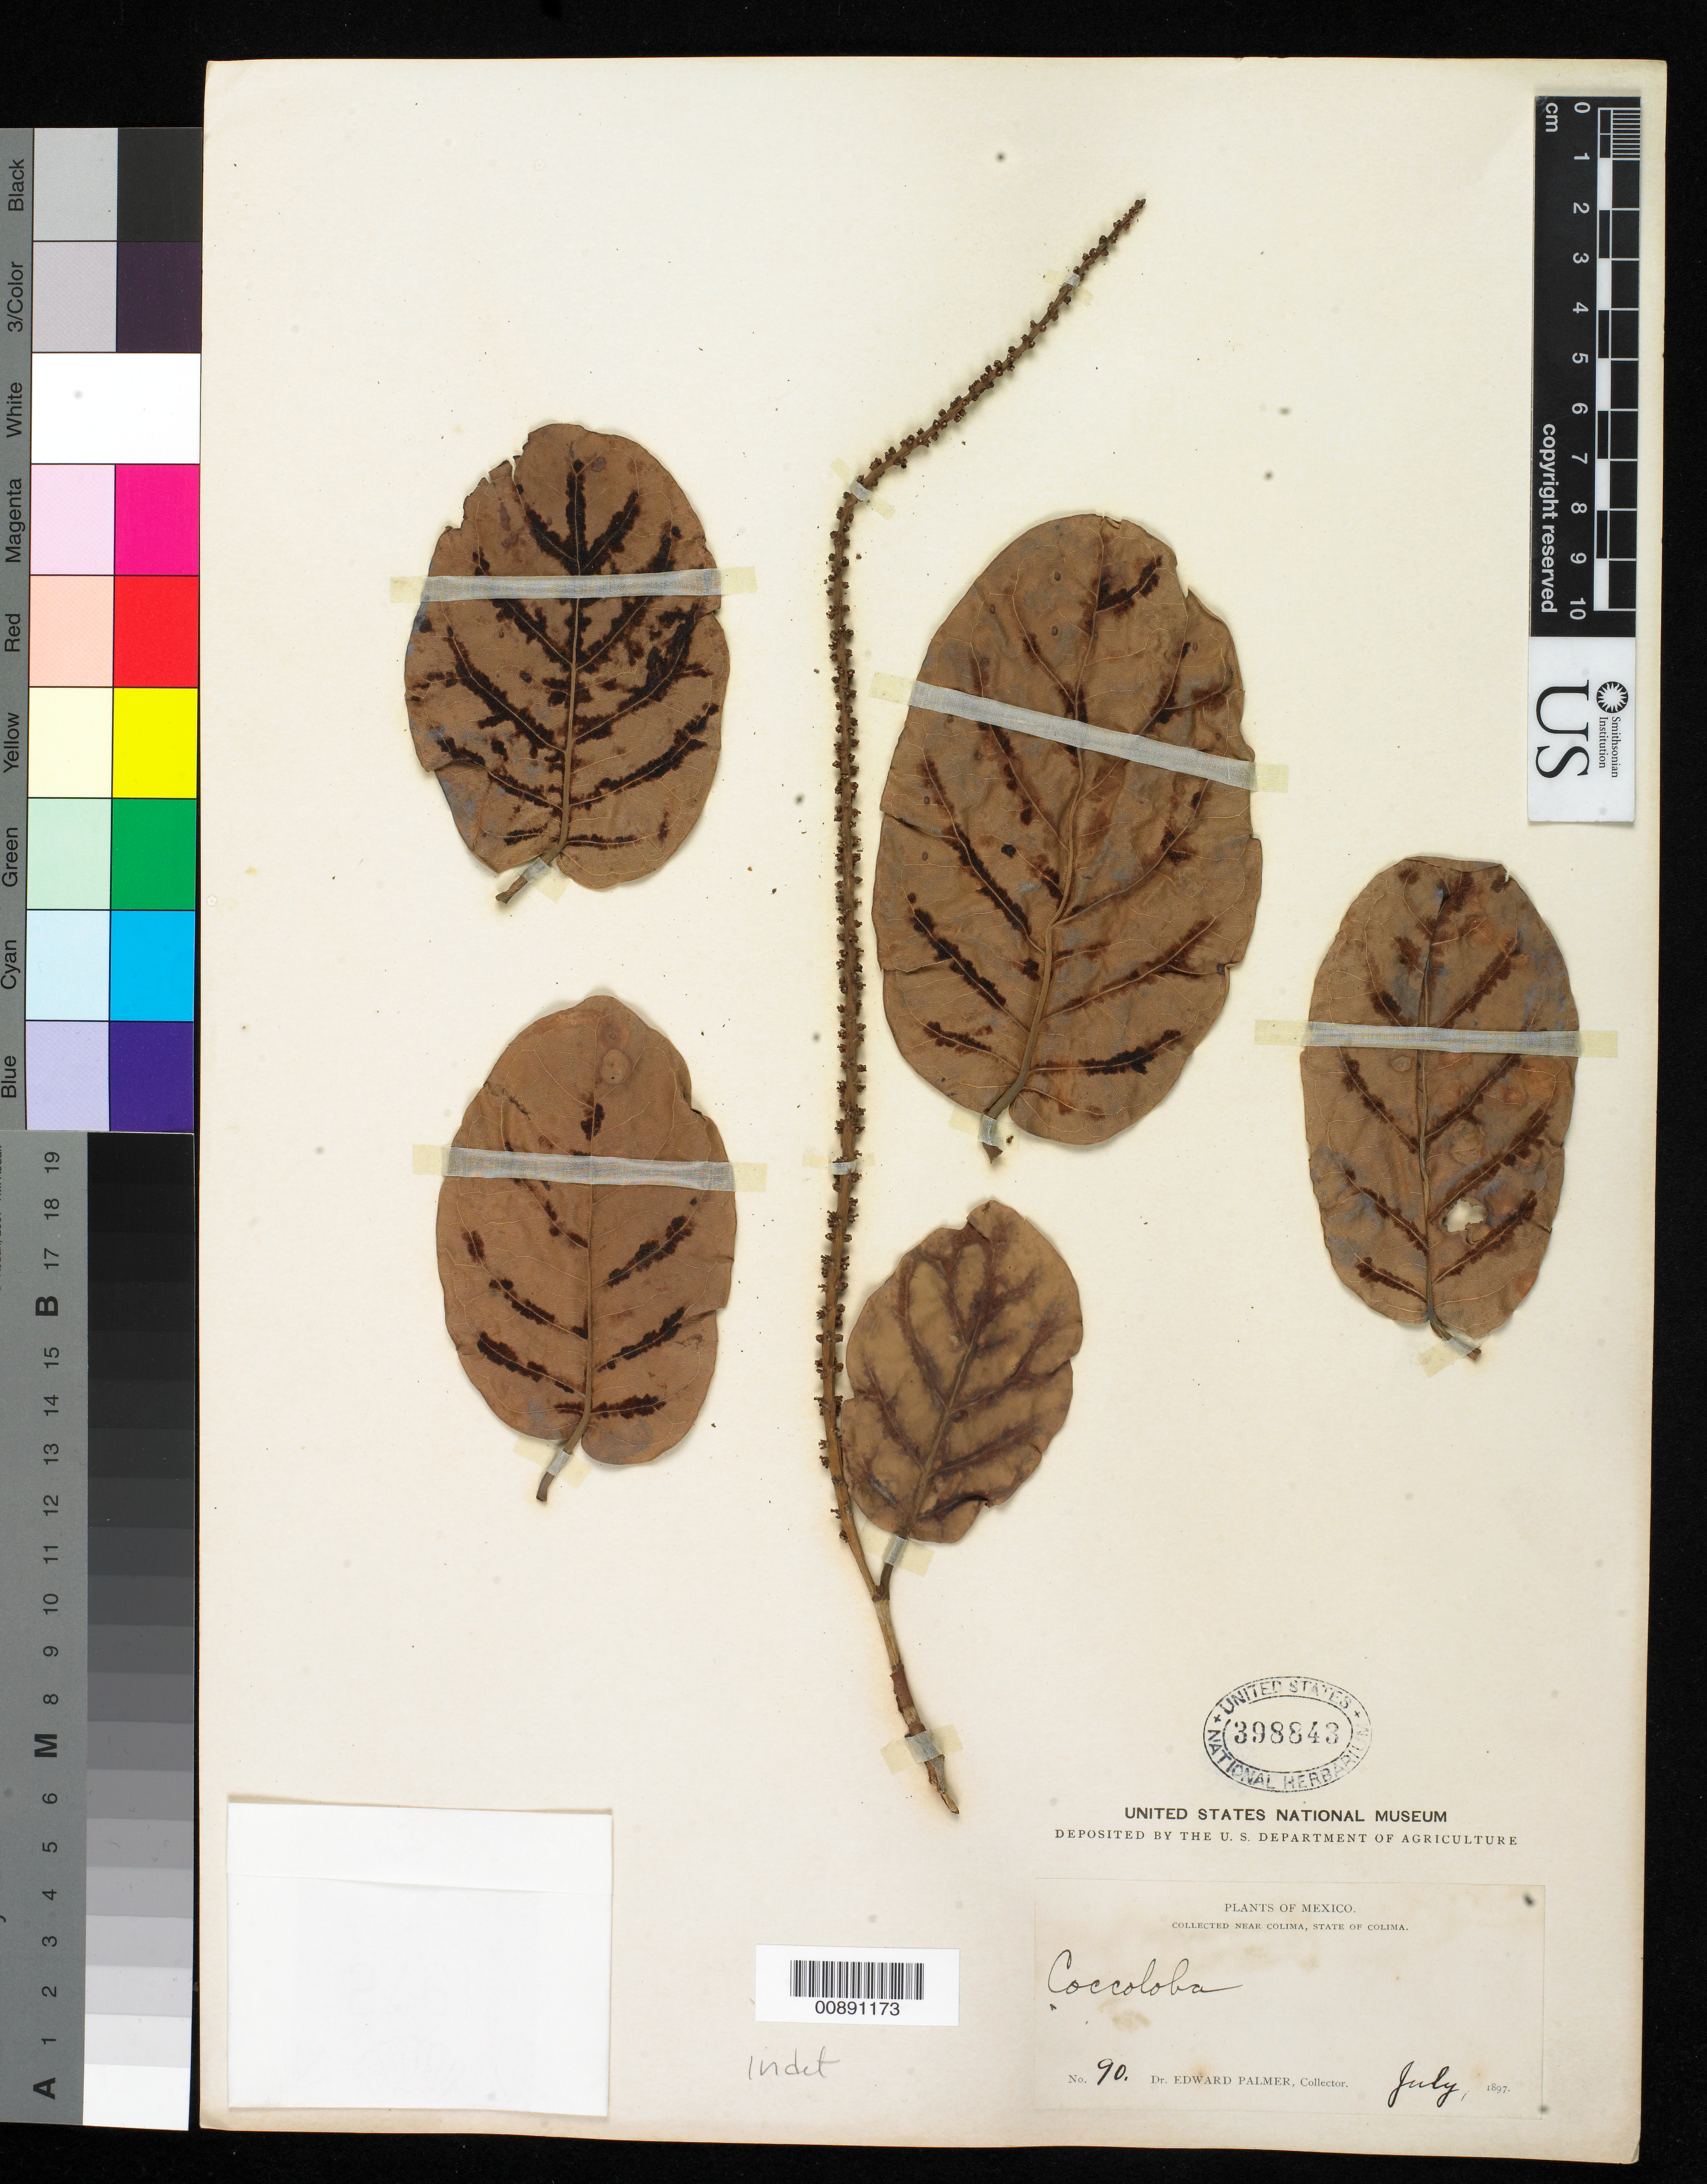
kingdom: Plantae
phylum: Tracheophyta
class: Magnoliopsida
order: Caryophyllales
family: Polygonaceae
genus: Coccoloba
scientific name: Coccoloba sp.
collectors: E. Palmer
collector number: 90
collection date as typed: Jul 1897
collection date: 1897-07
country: Mexico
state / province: Colima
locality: Colima, Colima.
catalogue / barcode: US 398843